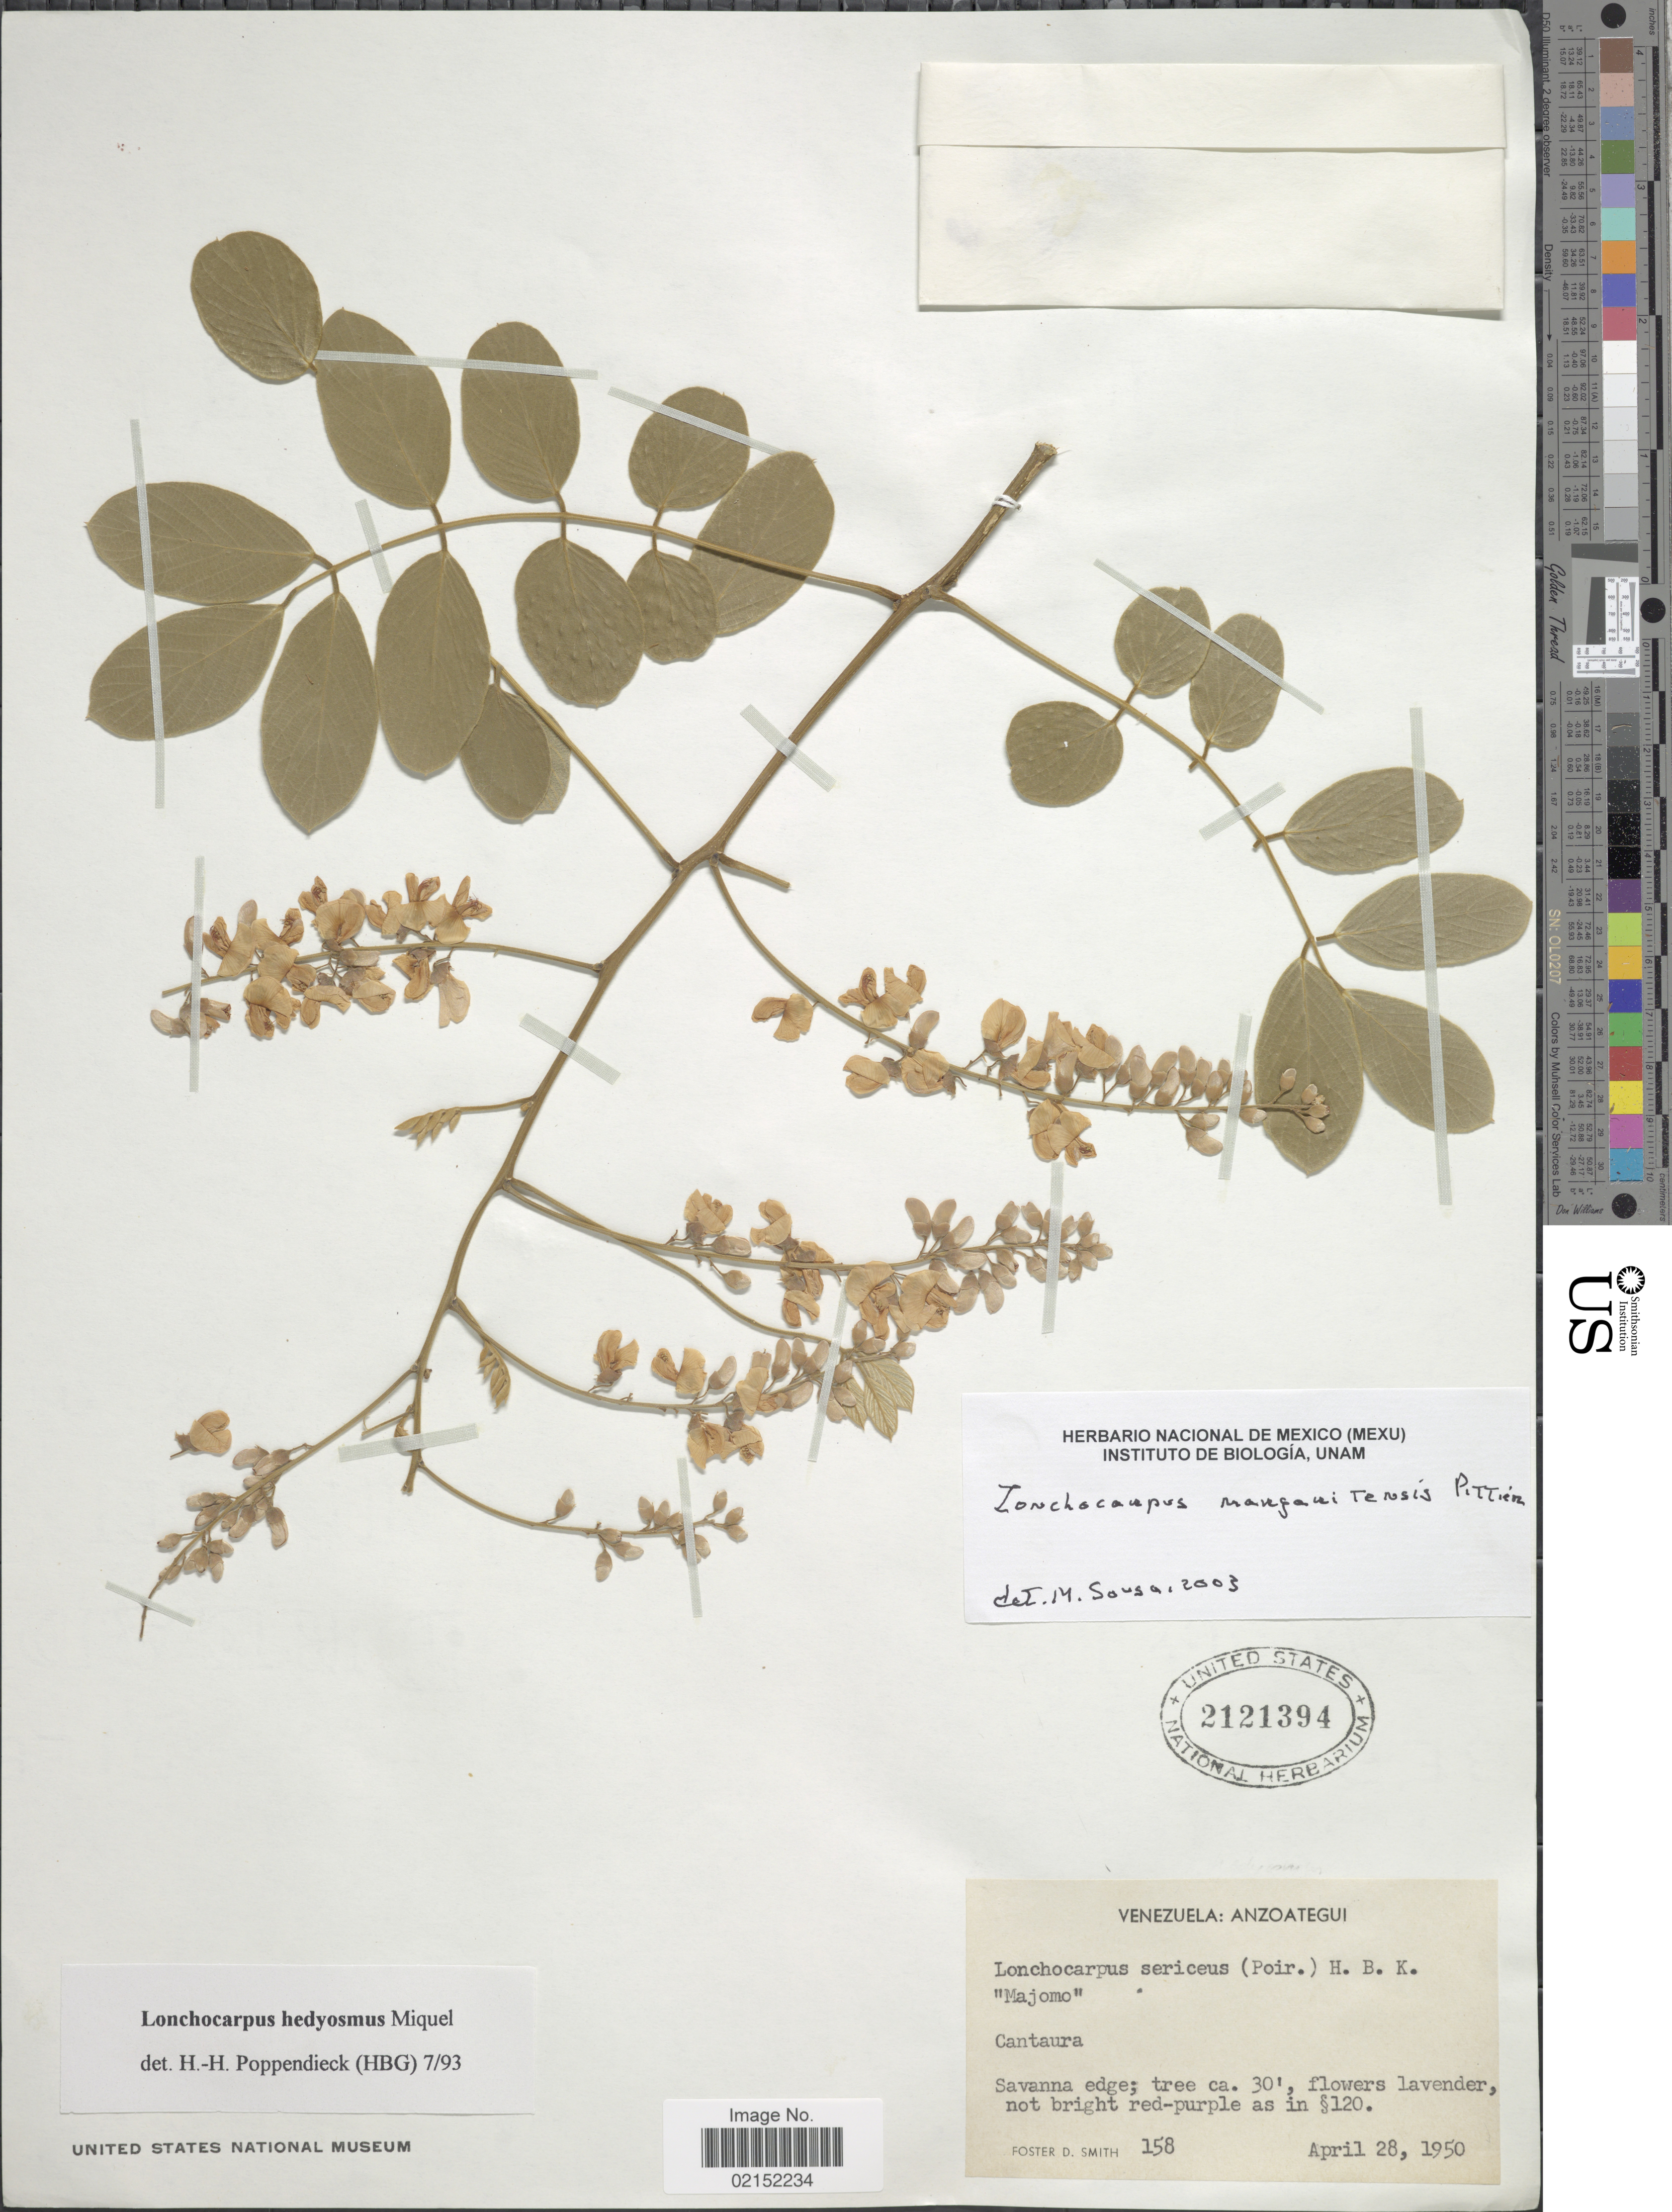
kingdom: Plantae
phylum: Tracheophyta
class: Magnoliopsida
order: Fabales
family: Fabaceae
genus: Lonchocarpus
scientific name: Lonchocarpus margaritensis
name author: Pittier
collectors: F. Smith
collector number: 158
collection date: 1950-04-28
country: Venezuela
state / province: Anzoategui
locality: Anzoategui, Cantaura, Savannaedge.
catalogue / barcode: US 2121394